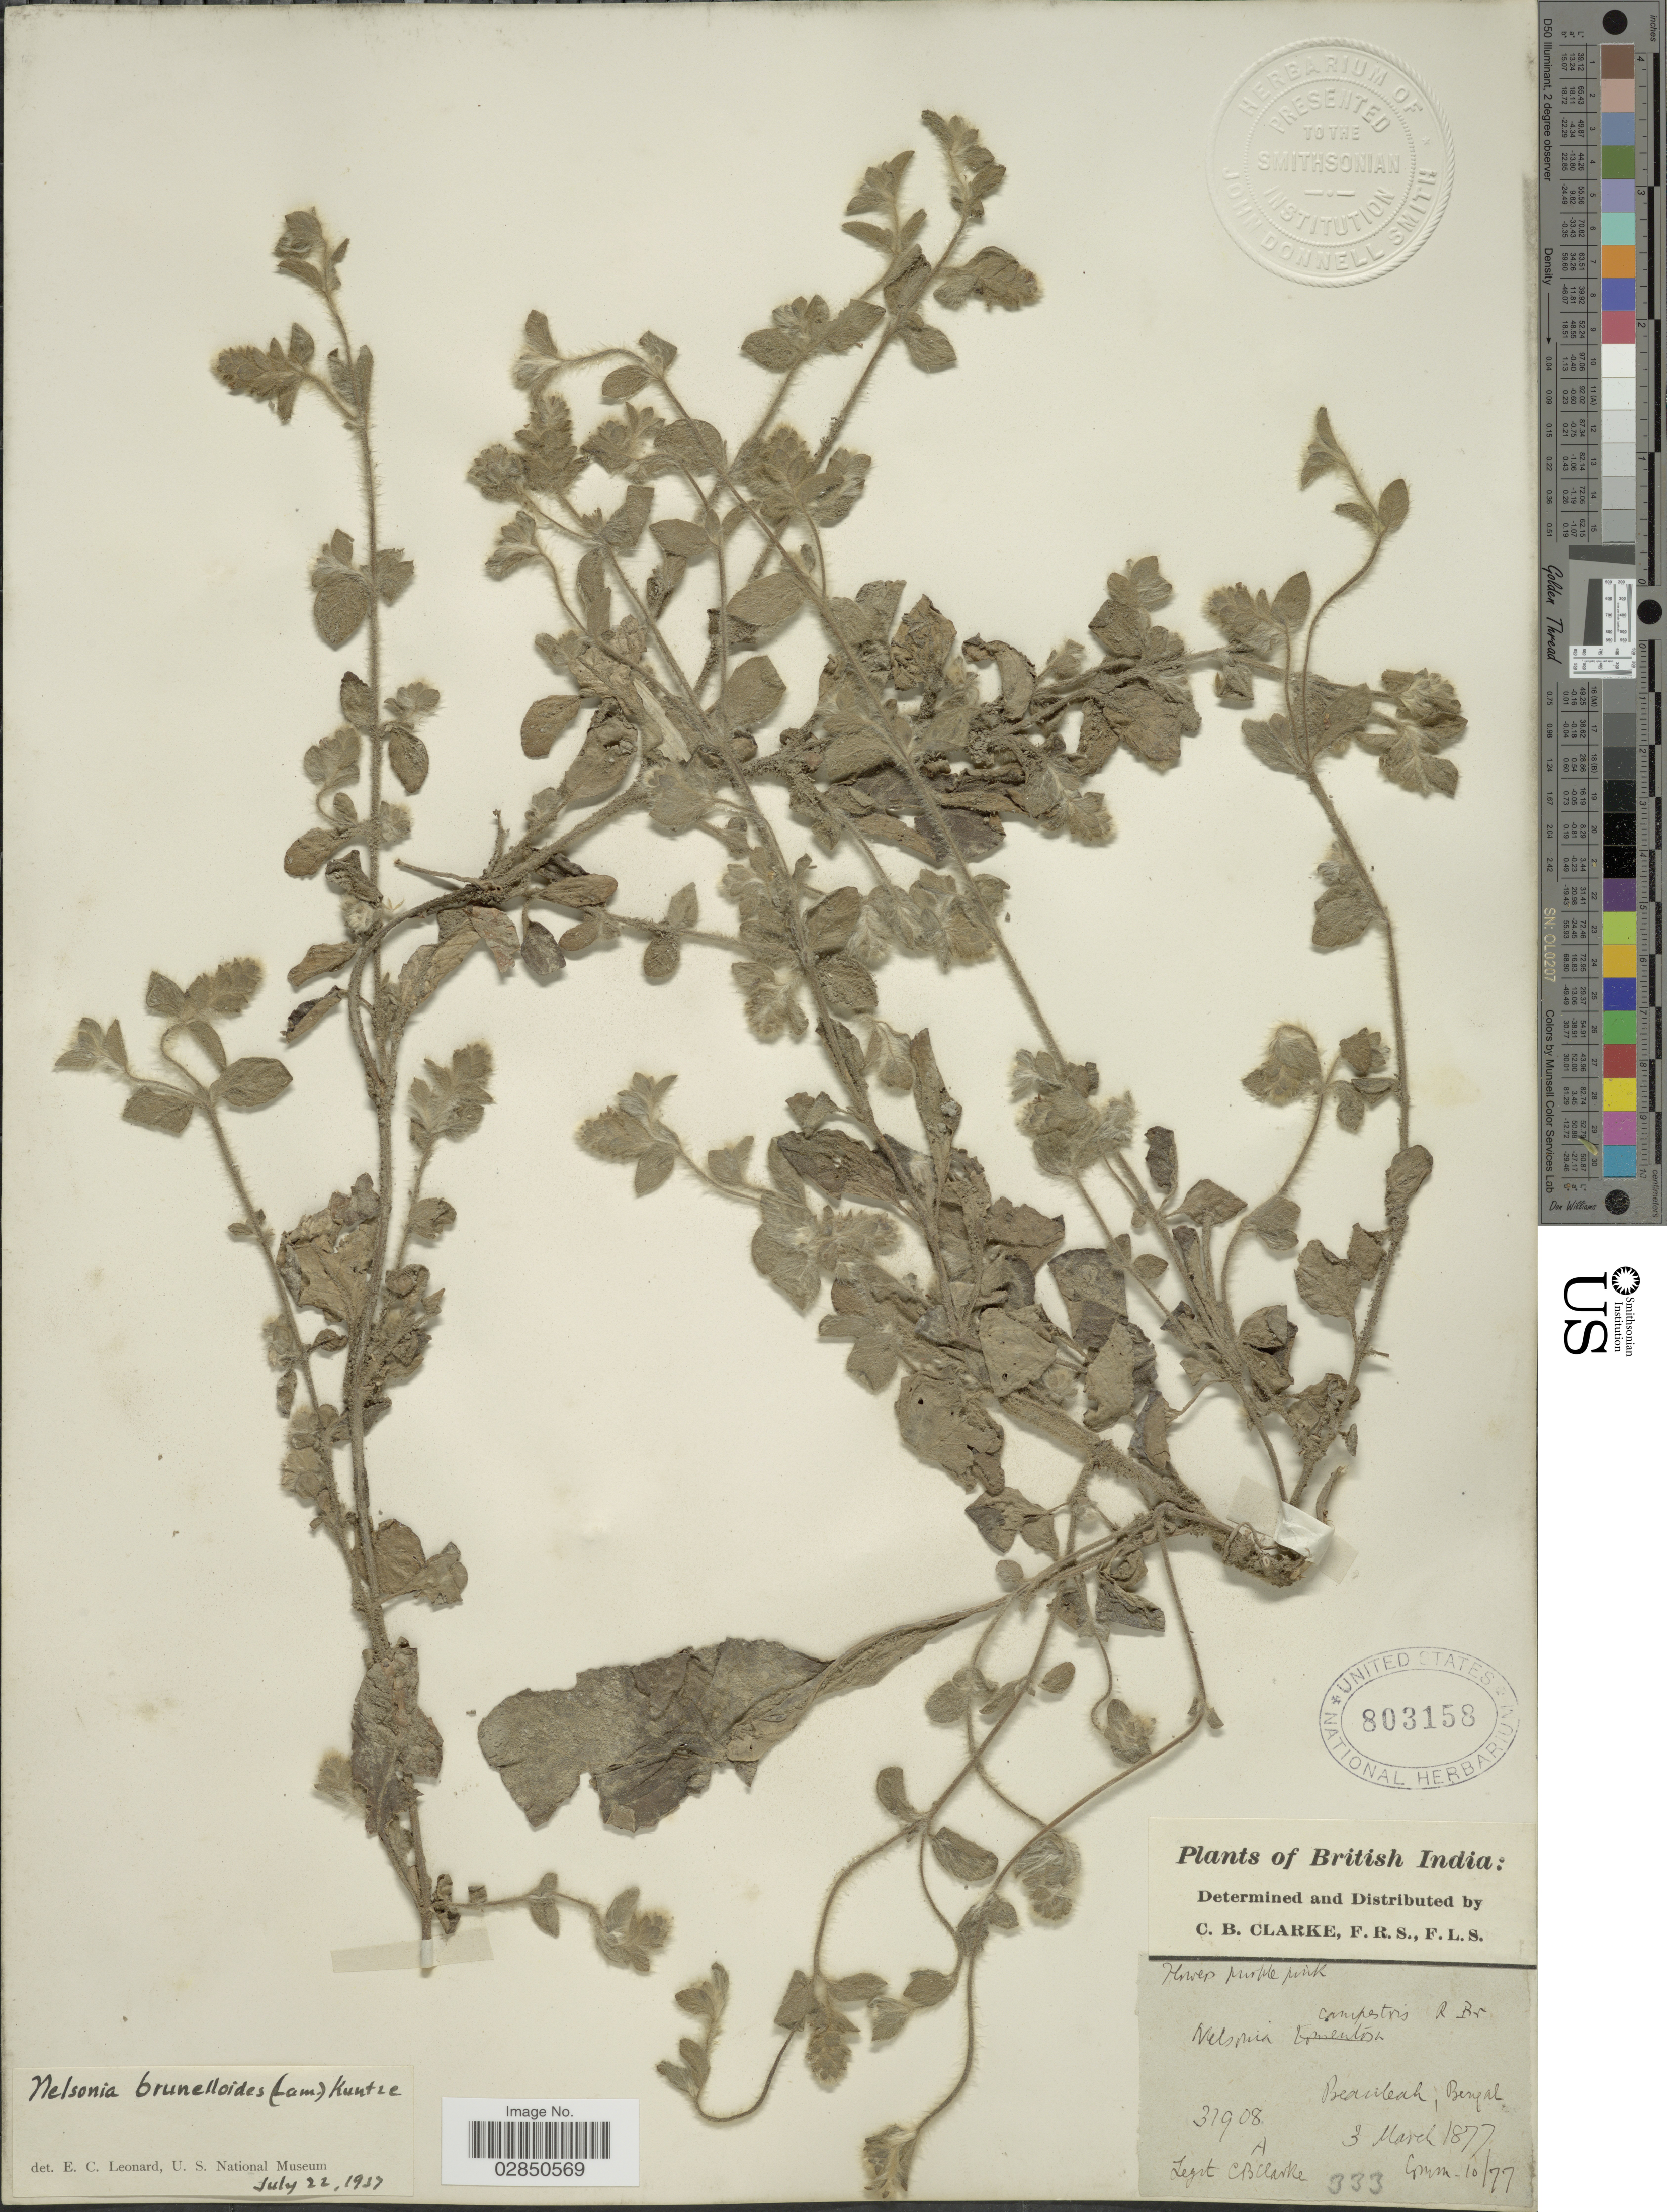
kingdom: Plantae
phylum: Tracheophyta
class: Magnoliopsida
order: Lamiales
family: Acanthaceae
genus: Nelsonia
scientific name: Nelsonia brunelloides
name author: (Lam.) Kuntze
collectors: C. B. Clarke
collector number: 31908 A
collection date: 1877-03-03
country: Bangladesh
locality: British India, Bearileak, Bengal.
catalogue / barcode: US 803158